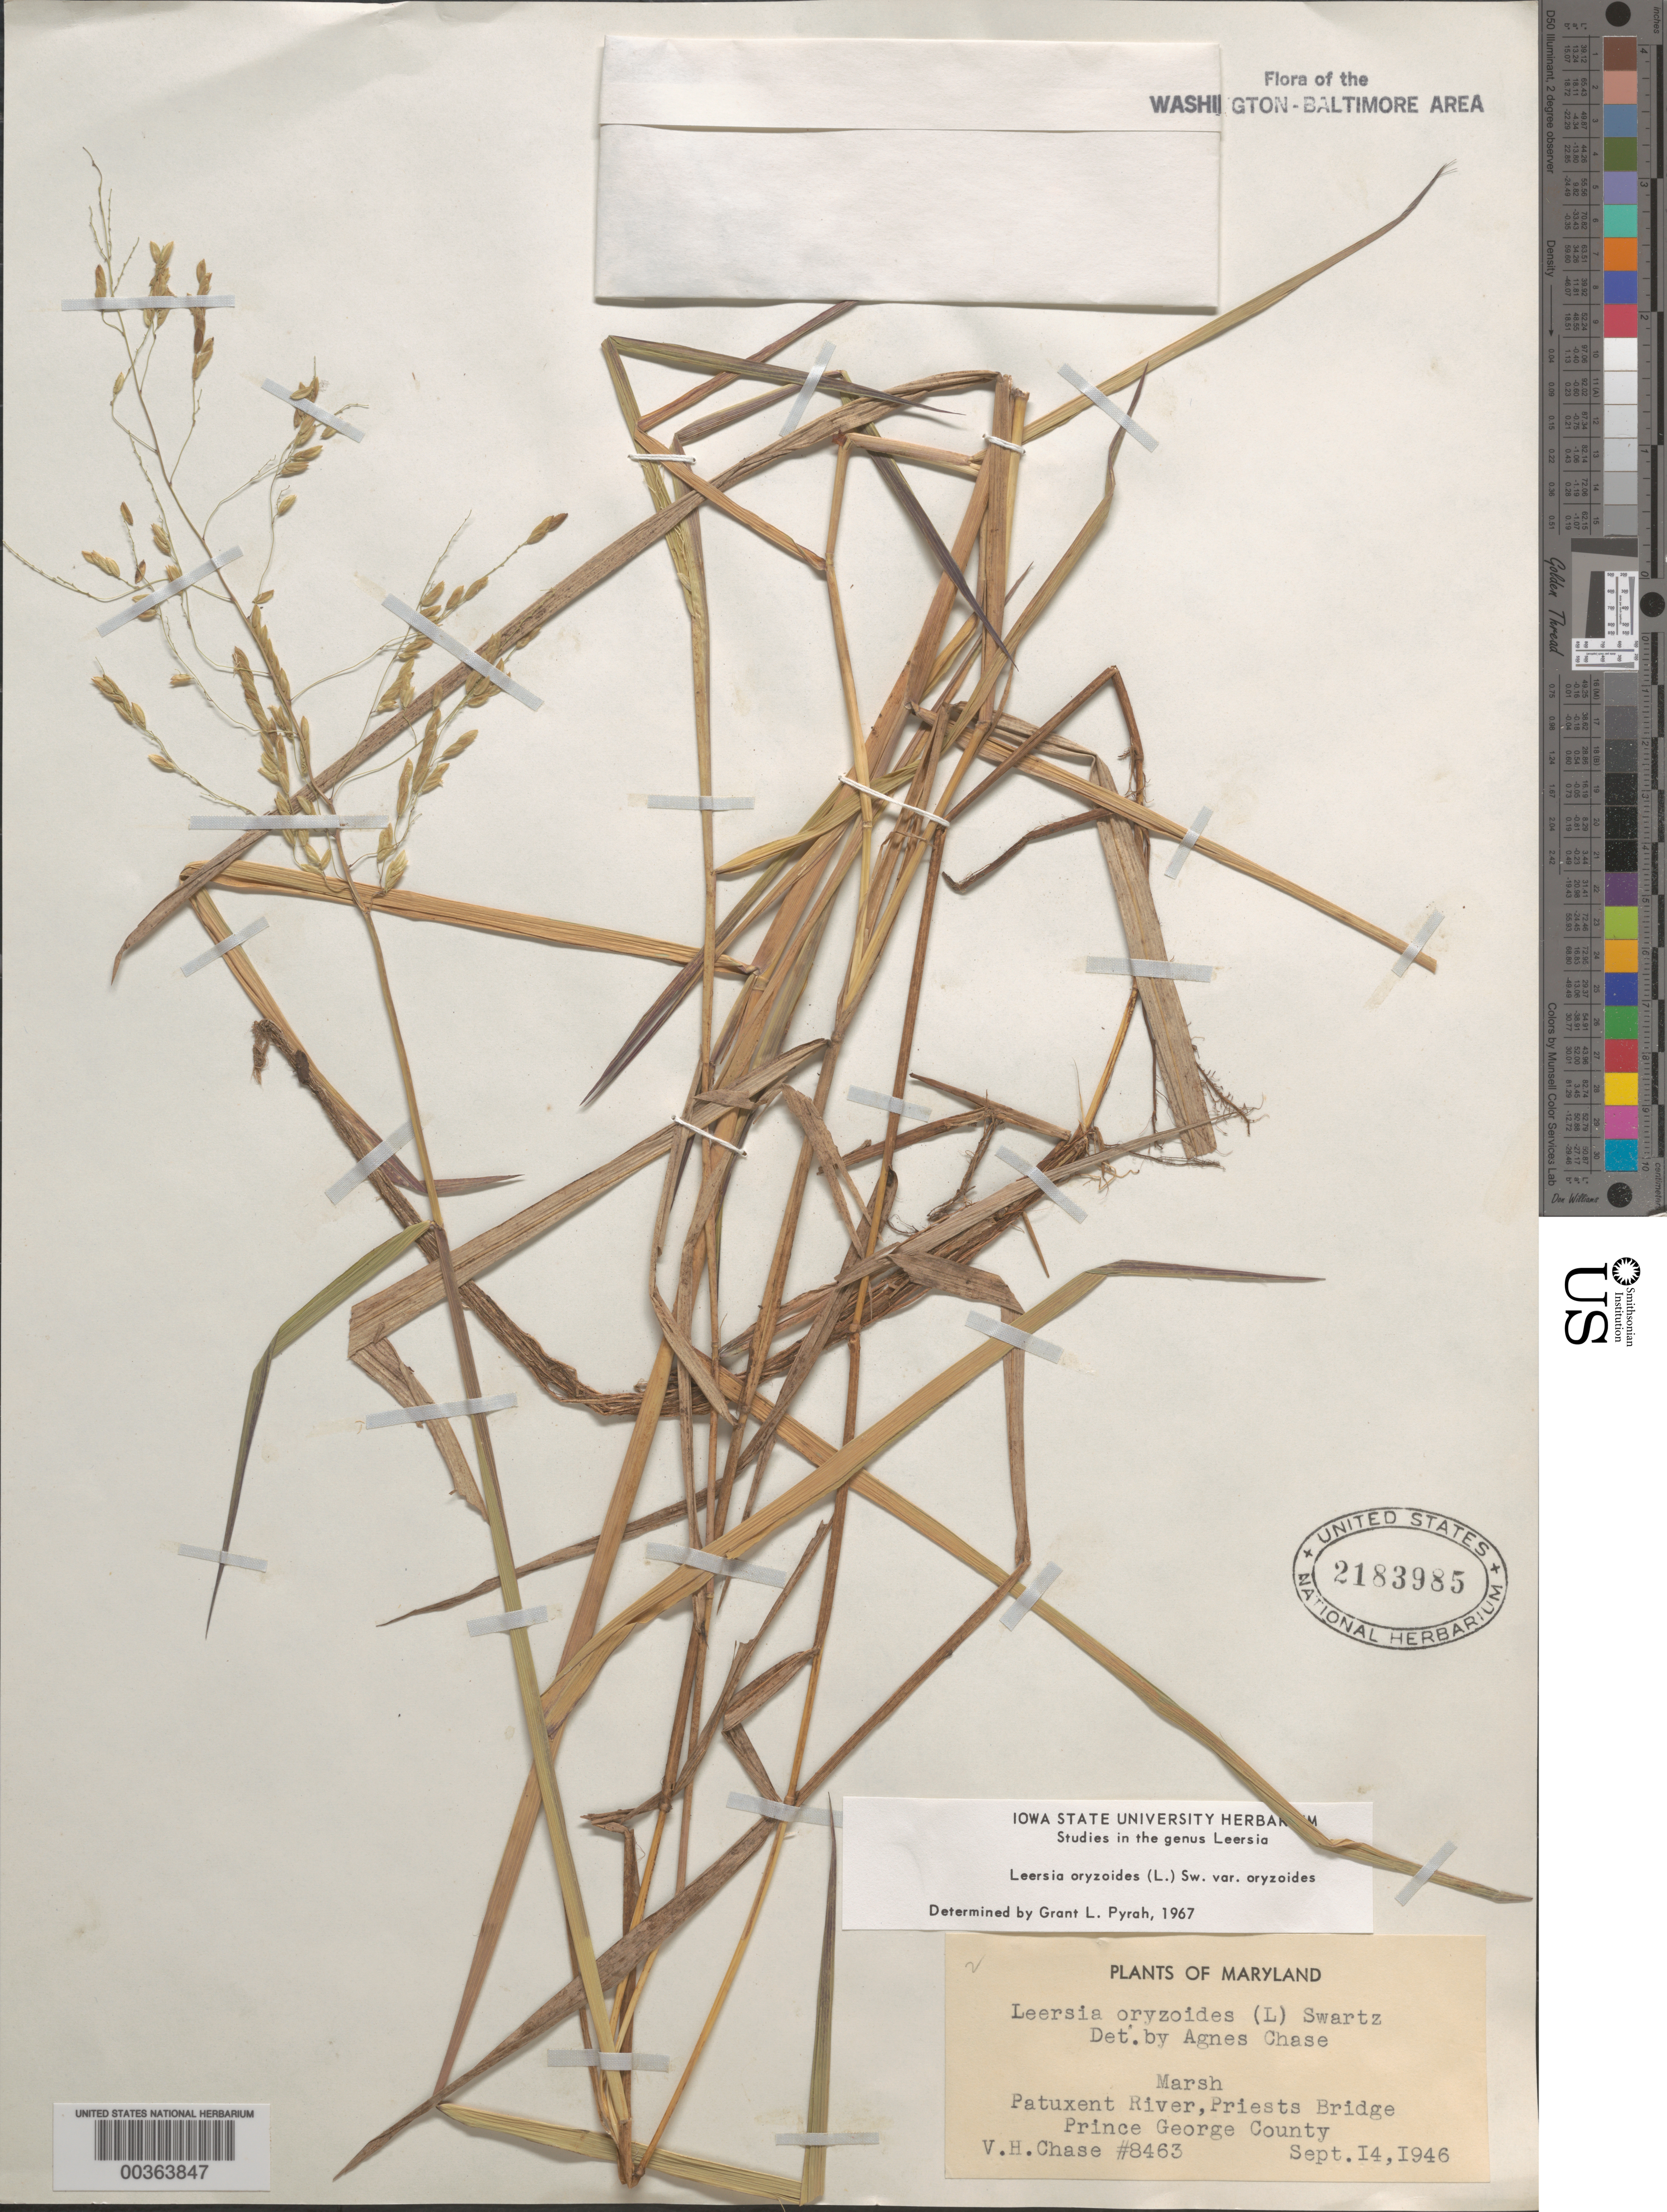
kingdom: Plantae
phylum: Tracheophyta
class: Liliopsida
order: Poales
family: Poaceae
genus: Leersia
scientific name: Leersia oryzoides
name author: (L.) Sw.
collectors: V. H. Chase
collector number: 8463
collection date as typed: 14 Sep 1946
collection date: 1946-09-14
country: United States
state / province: Maryland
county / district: Prince George's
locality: Priests Bridge, Patuxent River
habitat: Marsh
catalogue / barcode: US 2183985